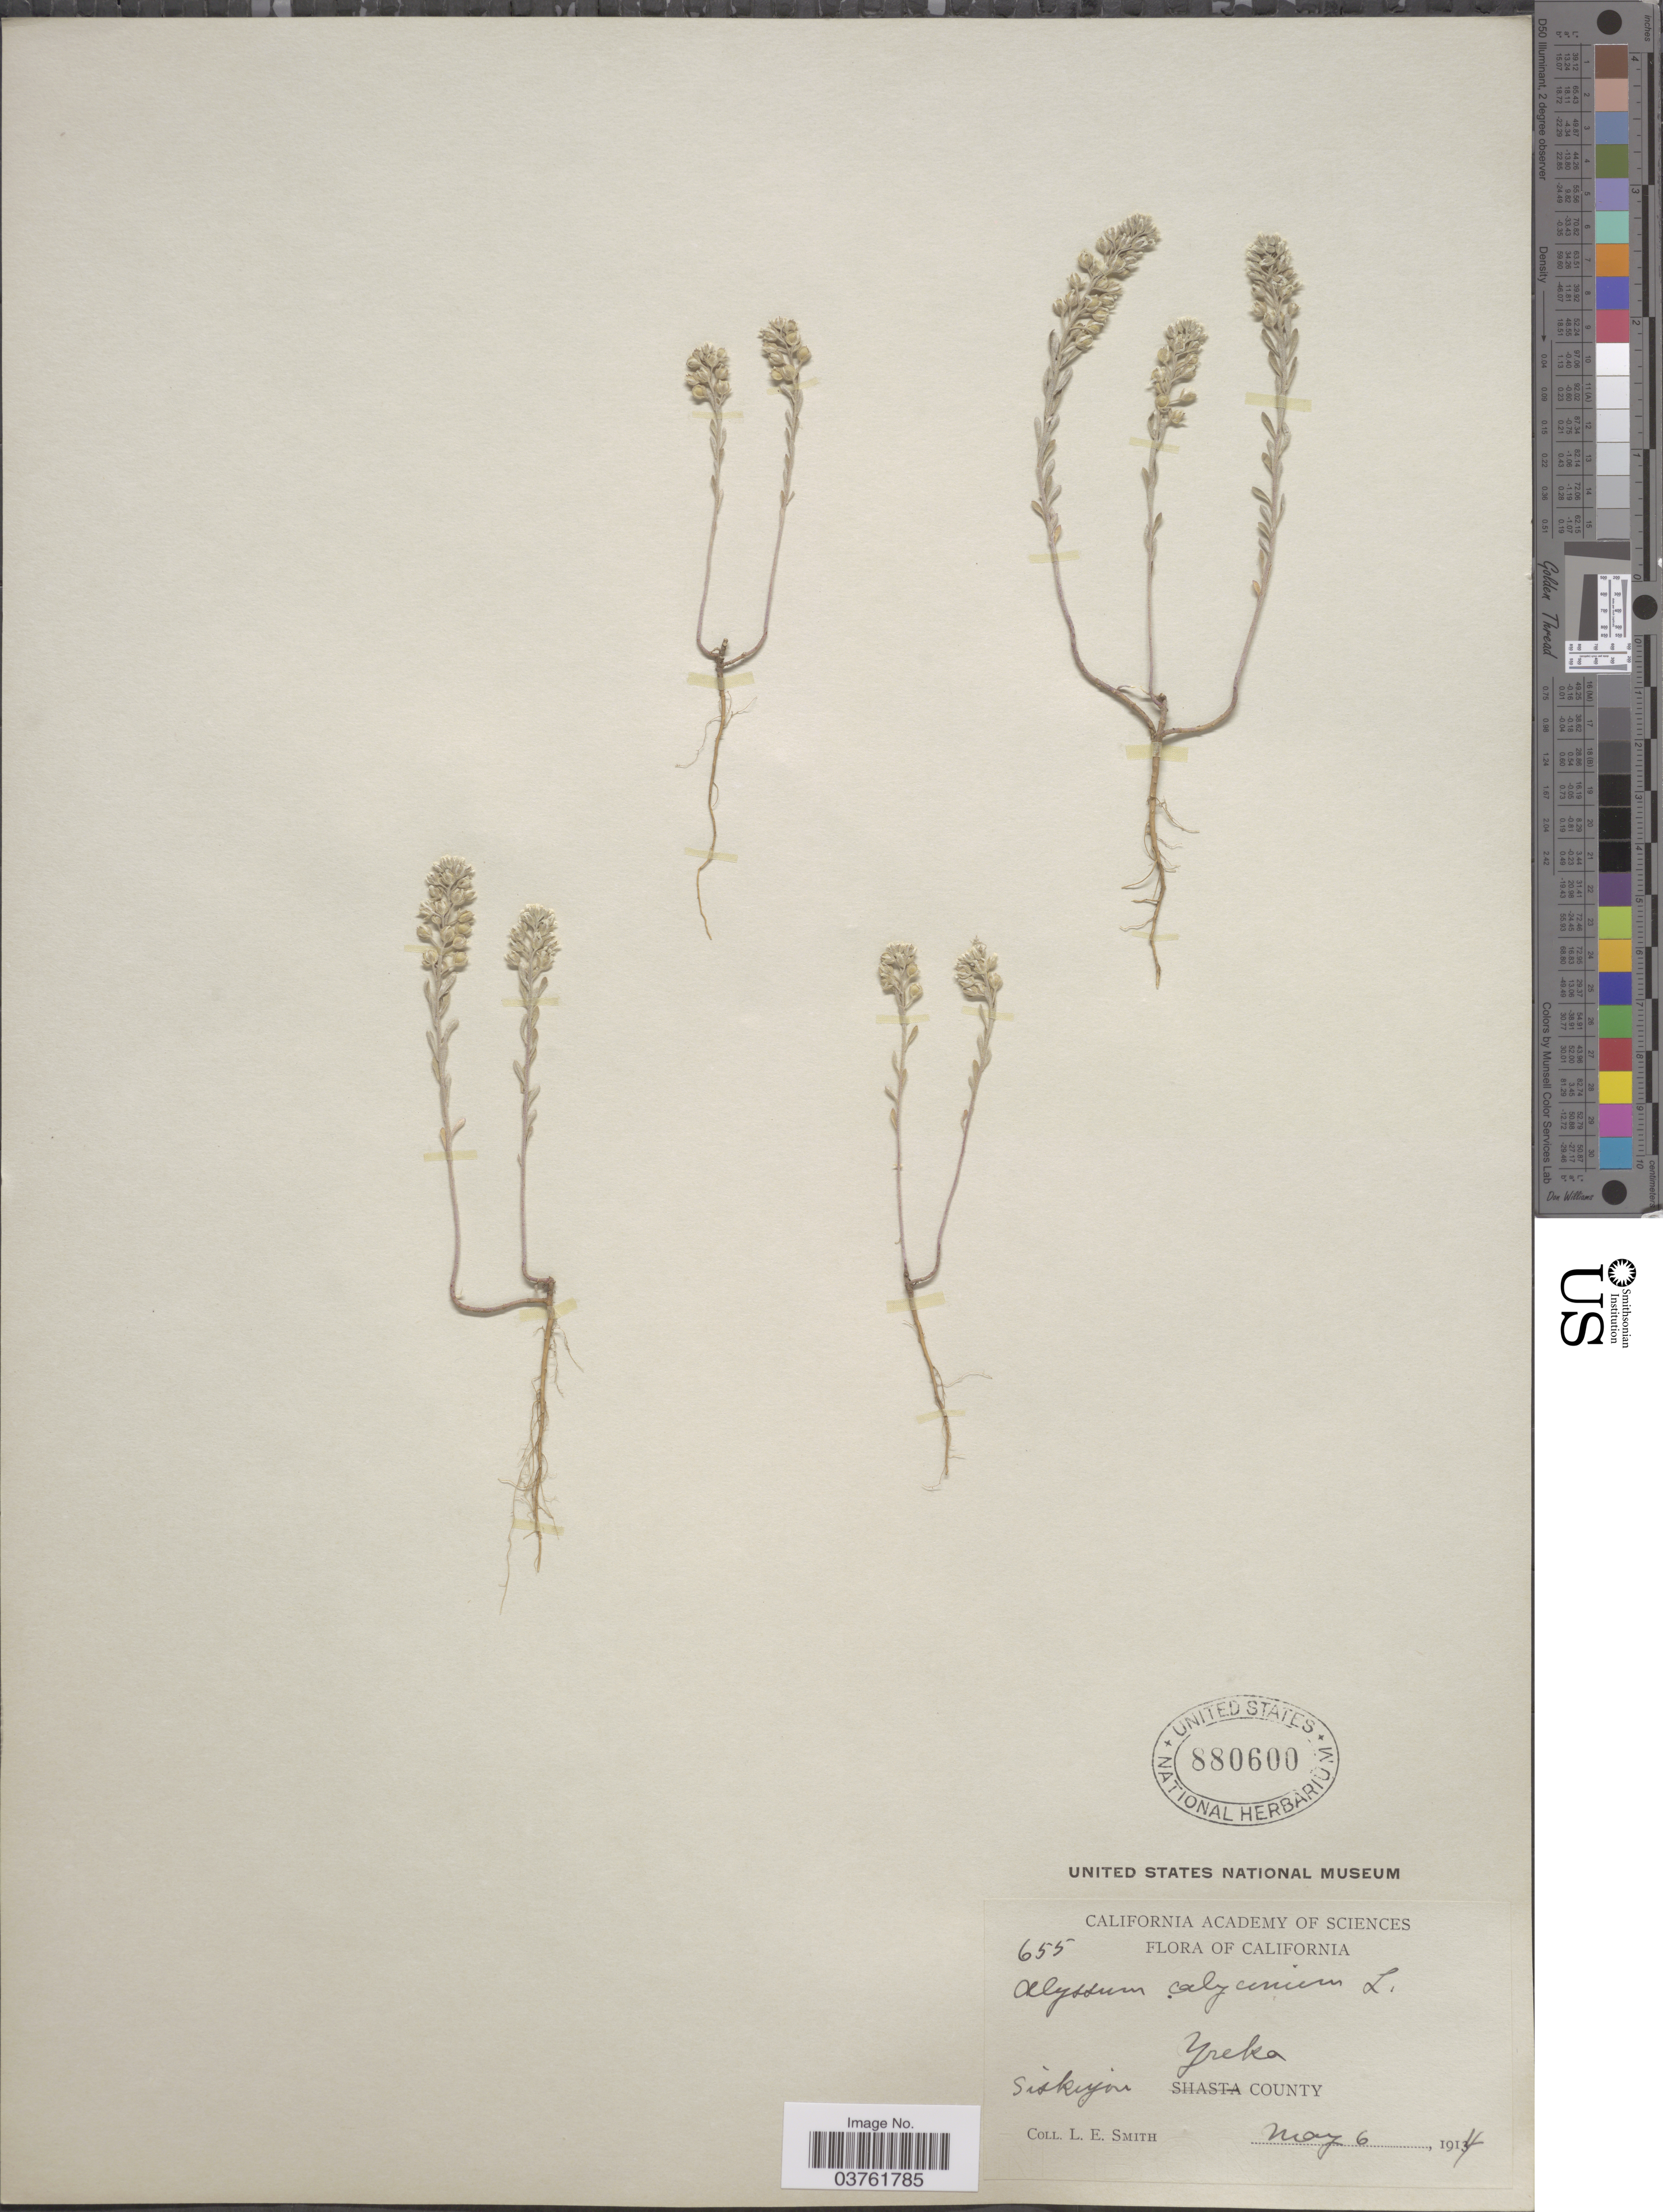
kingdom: Plantae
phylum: Tracheophyta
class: Magnoliopsida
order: Brassicales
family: Brassicaceae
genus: Alyssum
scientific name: Alyssum alyssoides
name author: (L.) L.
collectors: L. E. Smith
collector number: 655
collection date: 1914-05-06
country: United States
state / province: California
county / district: Siskiyou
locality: Yreka. Siskiyou County.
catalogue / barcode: US 880600